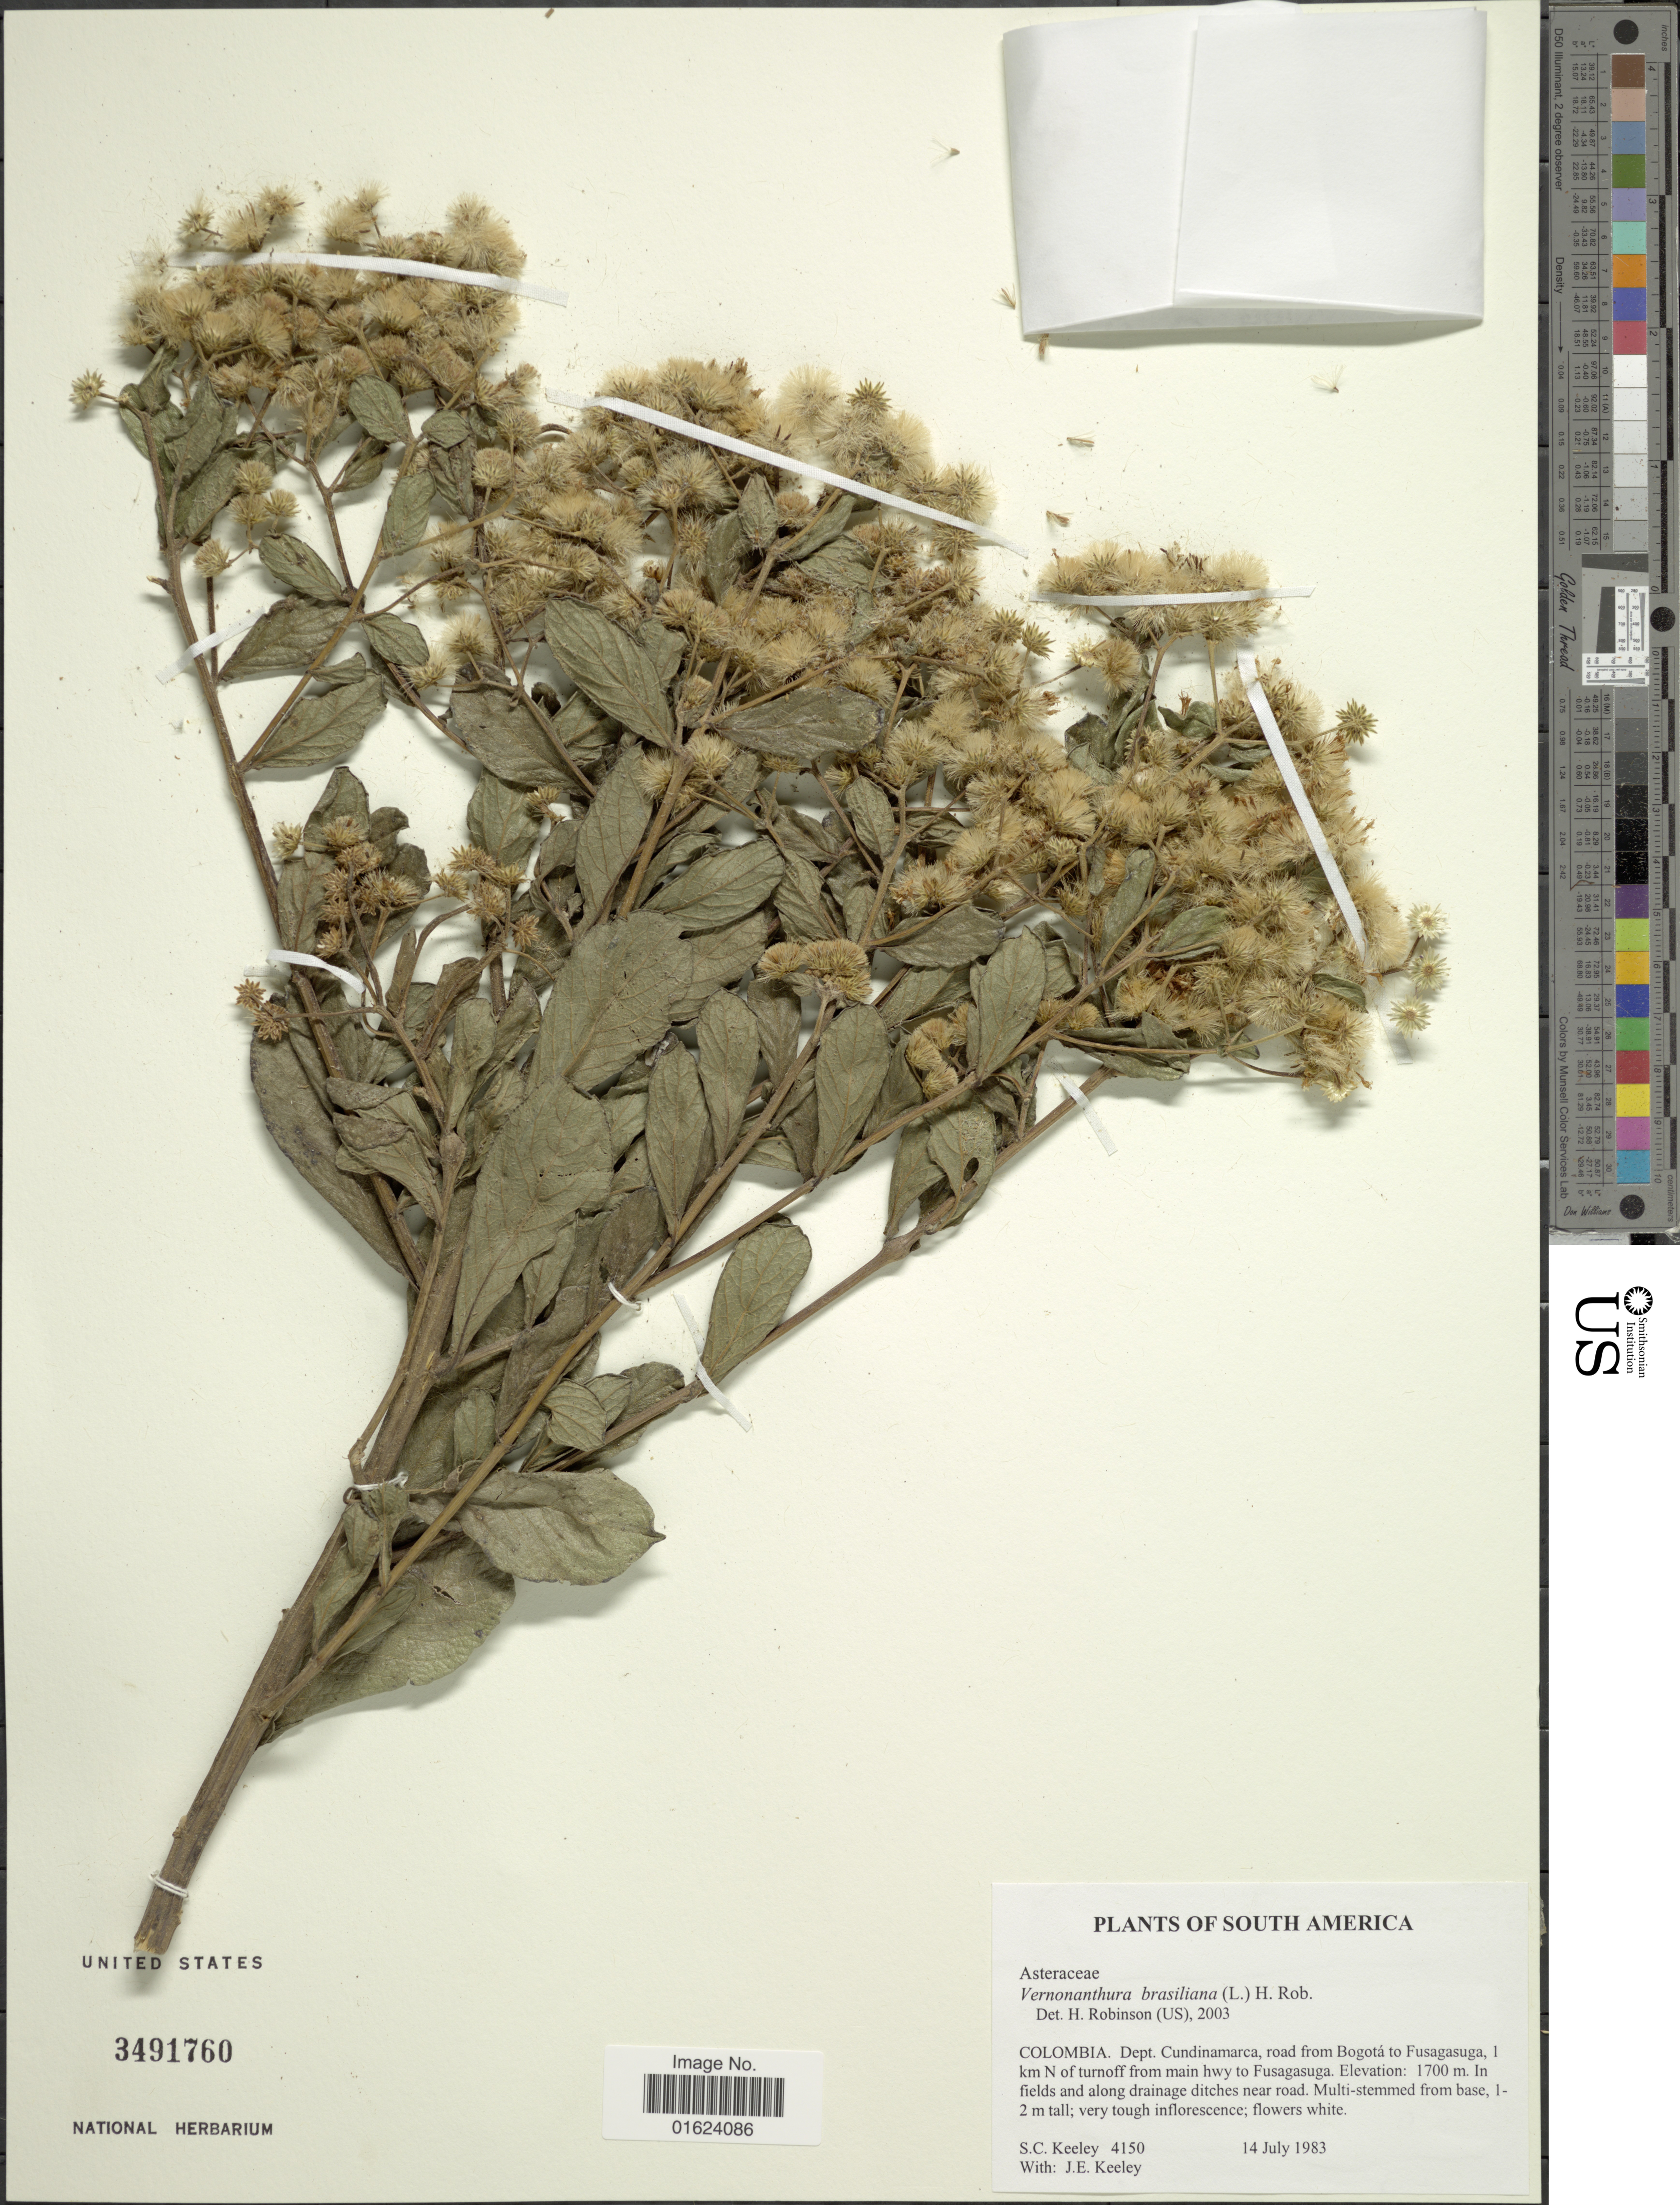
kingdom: Plantae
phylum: Tracheophyta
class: Magnoliopsida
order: Asterales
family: Asteraceae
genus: Vernonia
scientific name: Vernonia brasiliana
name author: (L.) Druce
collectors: S. C. Keeley & J. E. Keeley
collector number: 4150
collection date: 1983-07-14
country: Colombia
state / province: Cundinamarca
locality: Colombia. Dept. Cundinamarca, road from Bogota to Fusagasuga, I km N of turnoff from main hwy to Fusagasuga.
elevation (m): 1700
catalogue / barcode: US 3491760